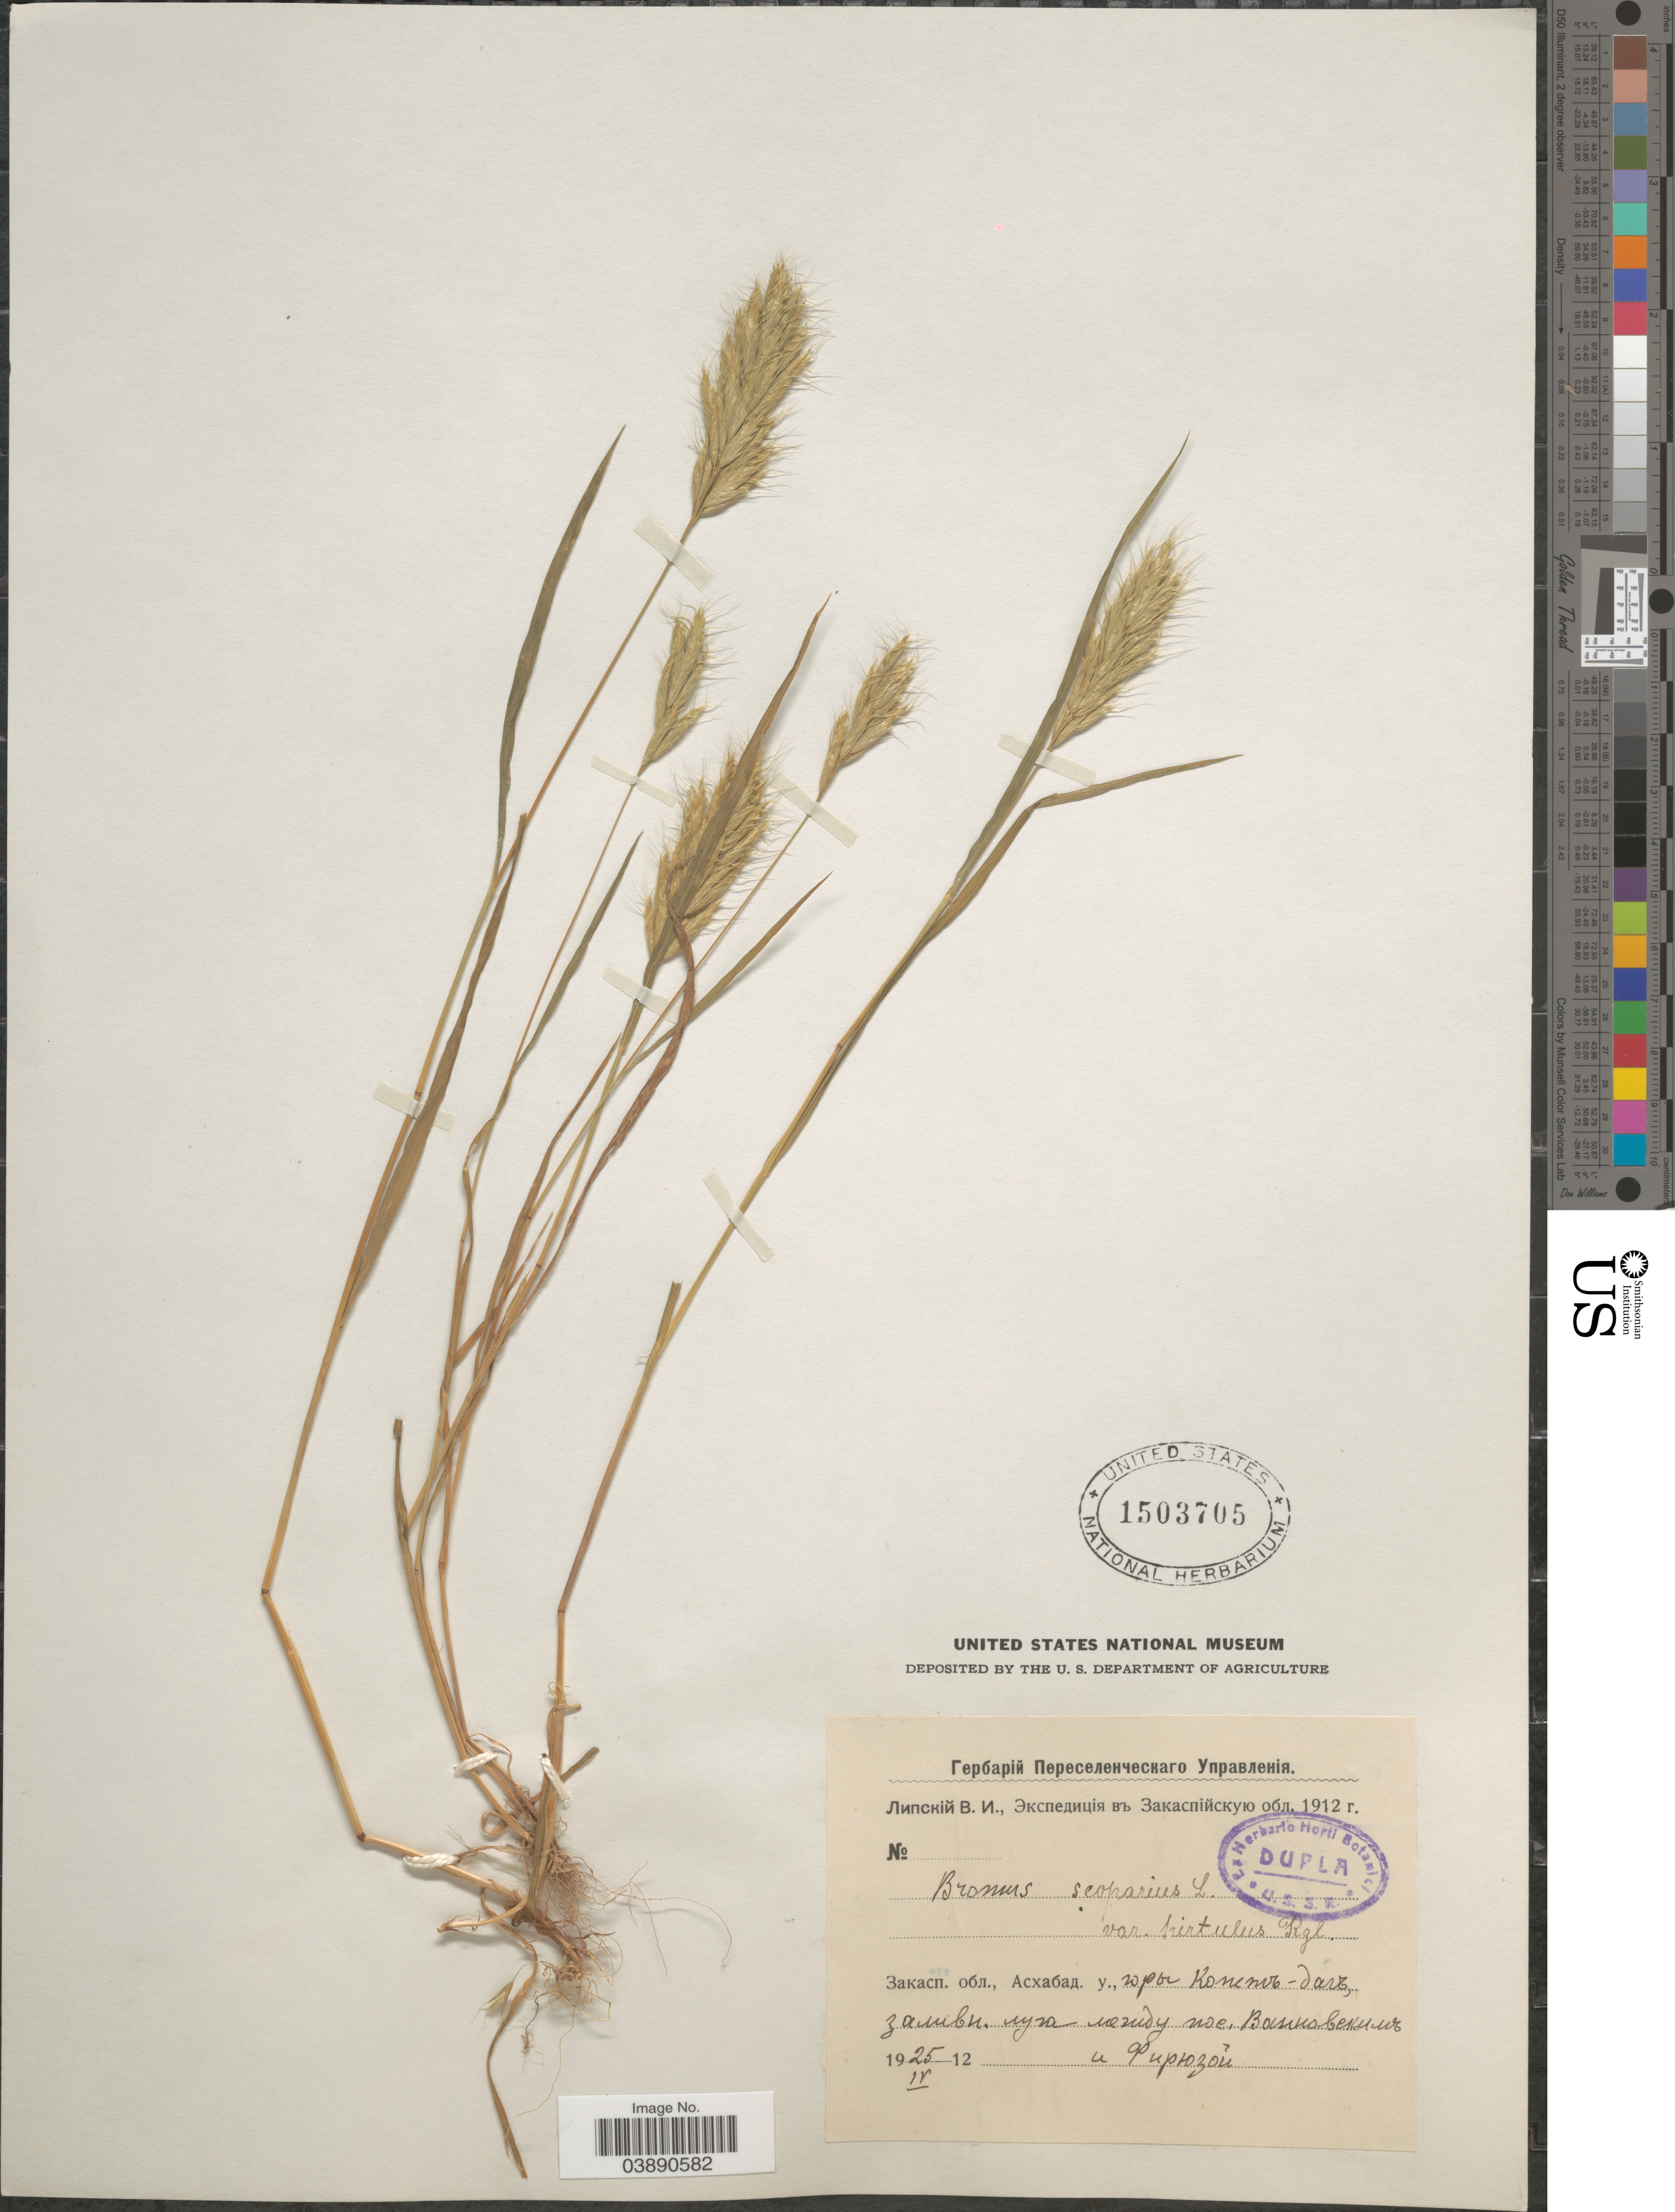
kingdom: Plantae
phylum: Tracheophyta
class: Liliopsida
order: Poales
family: Poaceae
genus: Bromus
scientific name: Bromus scoparius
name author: L.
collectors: V. Lipskiy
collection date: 1912-04-25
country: Turkmenistan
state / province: Ahal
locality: Kopet Dag Mts between Vannovskiy and Firyuza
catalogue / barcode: US 1503705